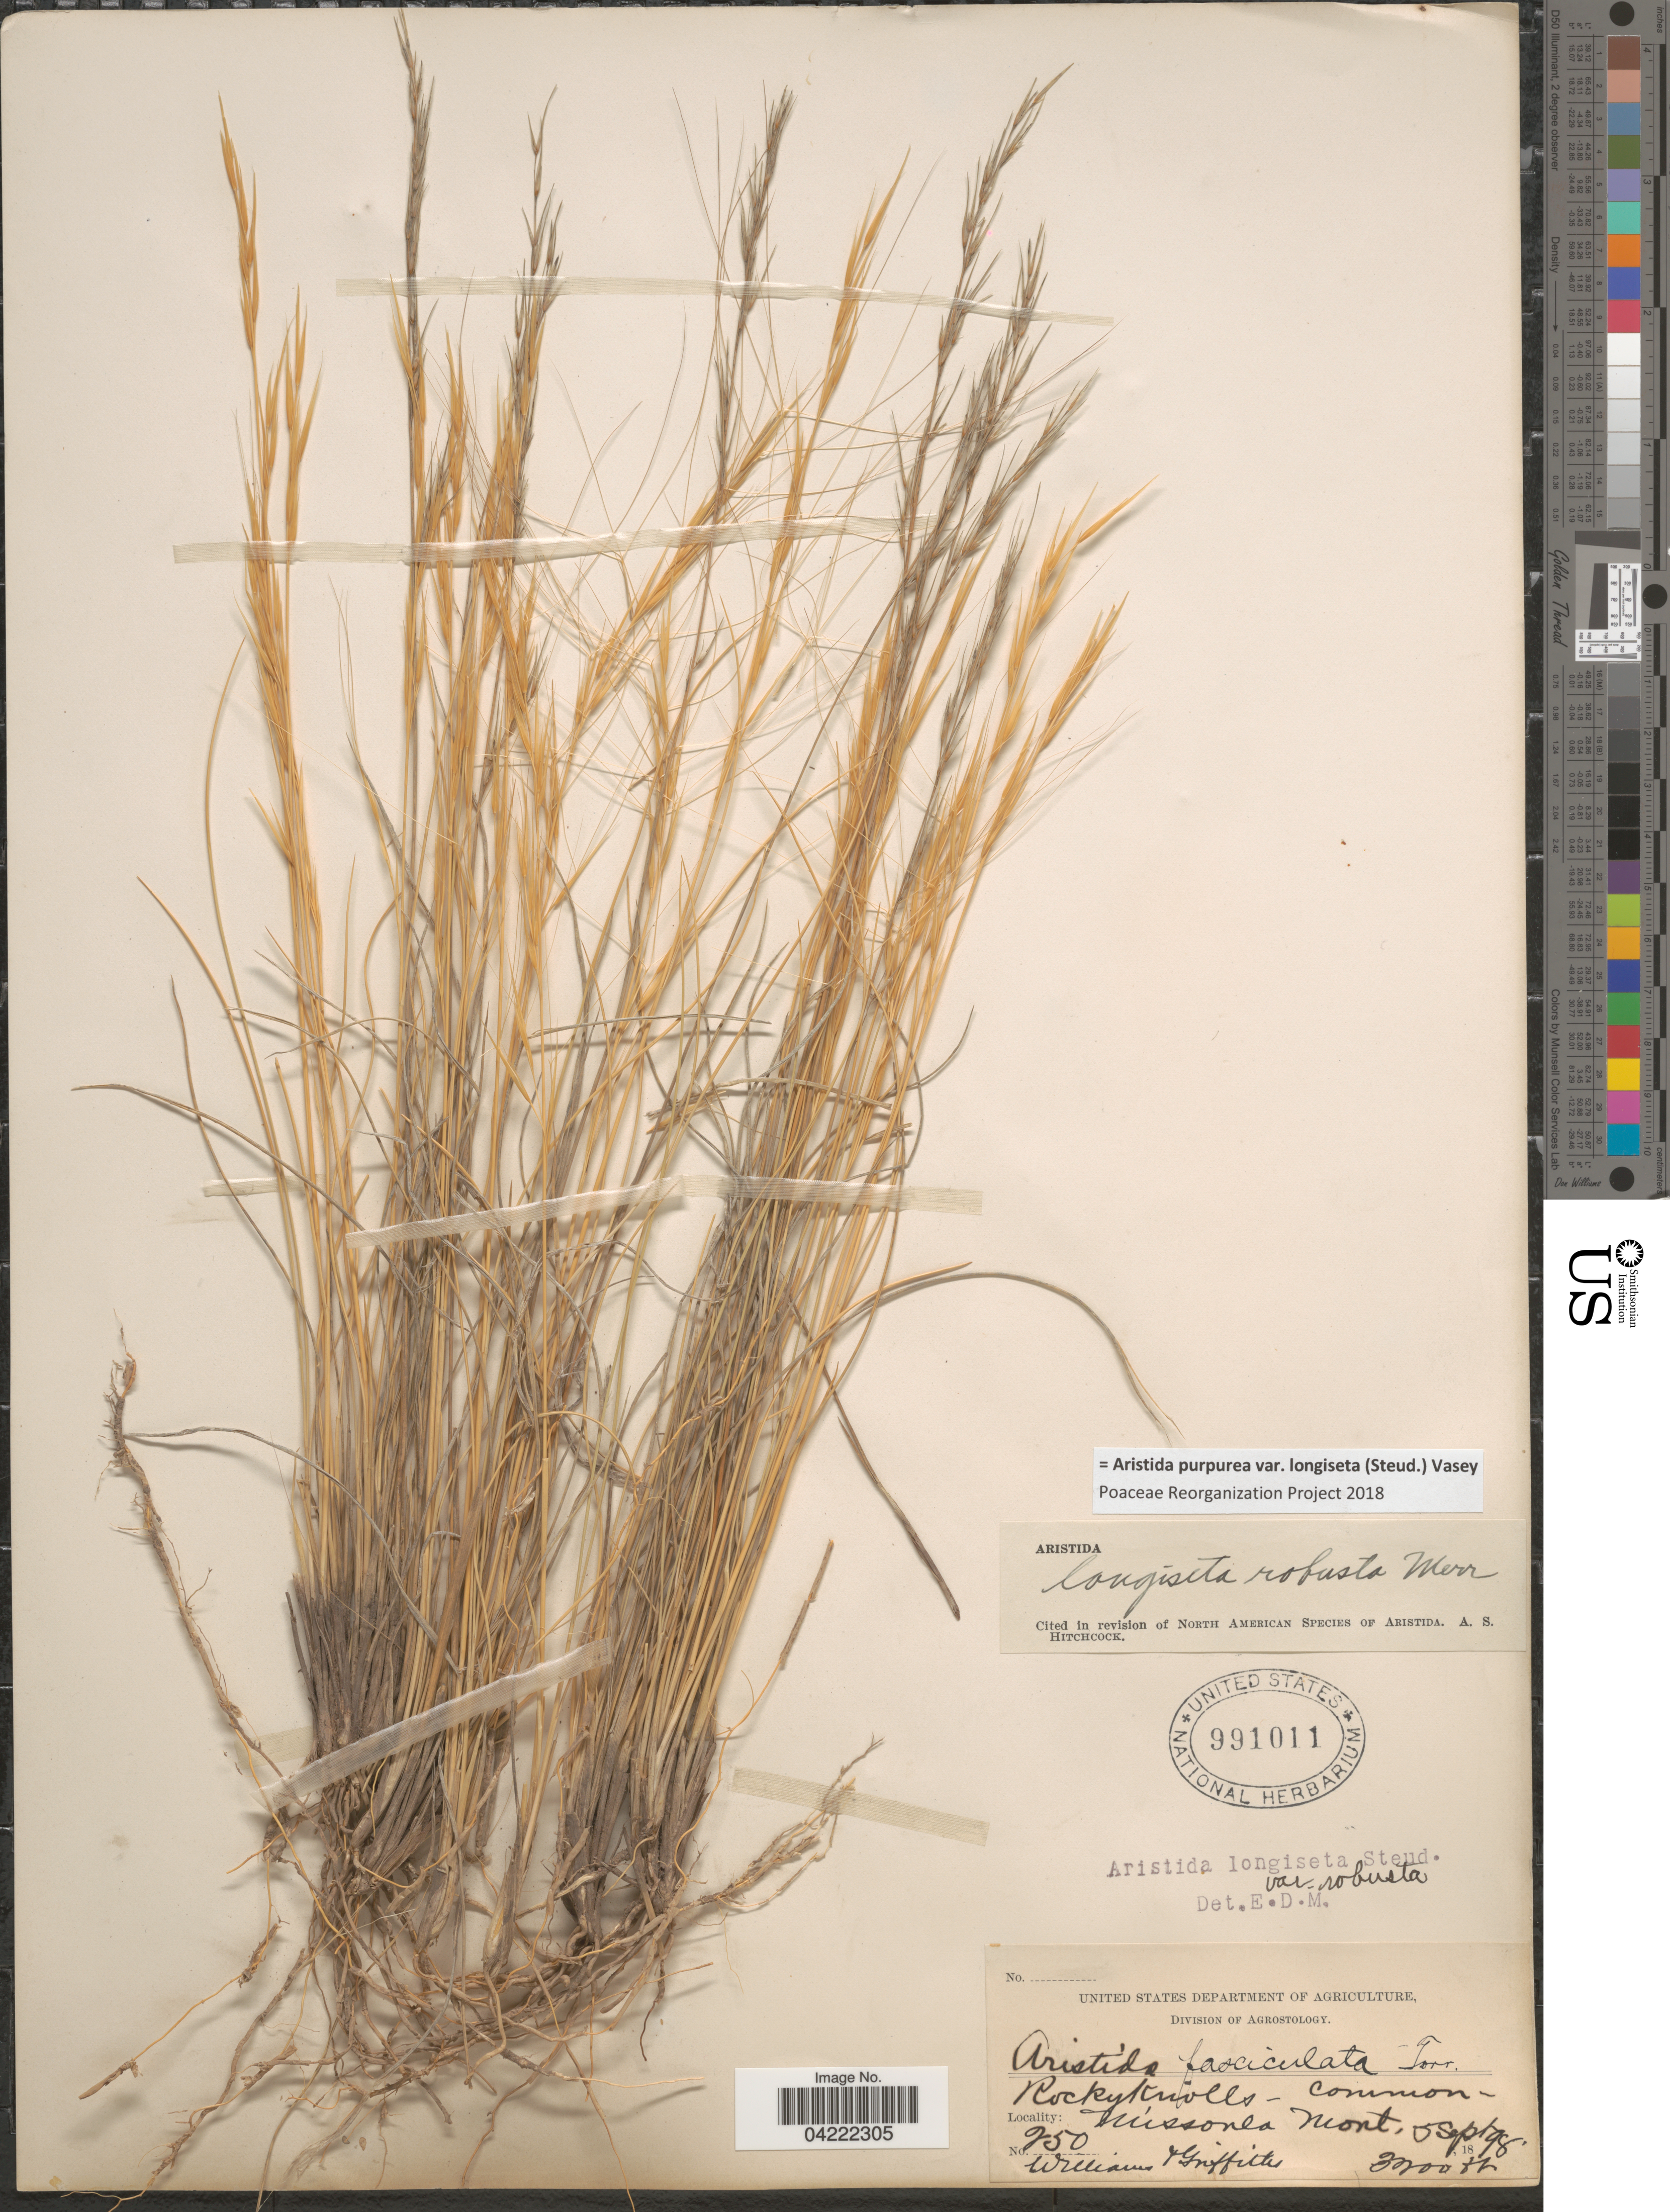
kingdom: Plantae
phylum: Tracheophyta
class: Liliopsida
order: Poales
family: Poaceae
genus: Aristida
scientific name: Aristida purpurea var. longiseta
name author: (Steud.) Vasey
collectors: -- Williams & -- Griffiths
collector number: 250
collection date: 1898-09-05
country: United States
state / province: Montana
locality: Rocky Knolls - common. Missoula.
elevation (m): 975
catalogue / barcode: US 991011